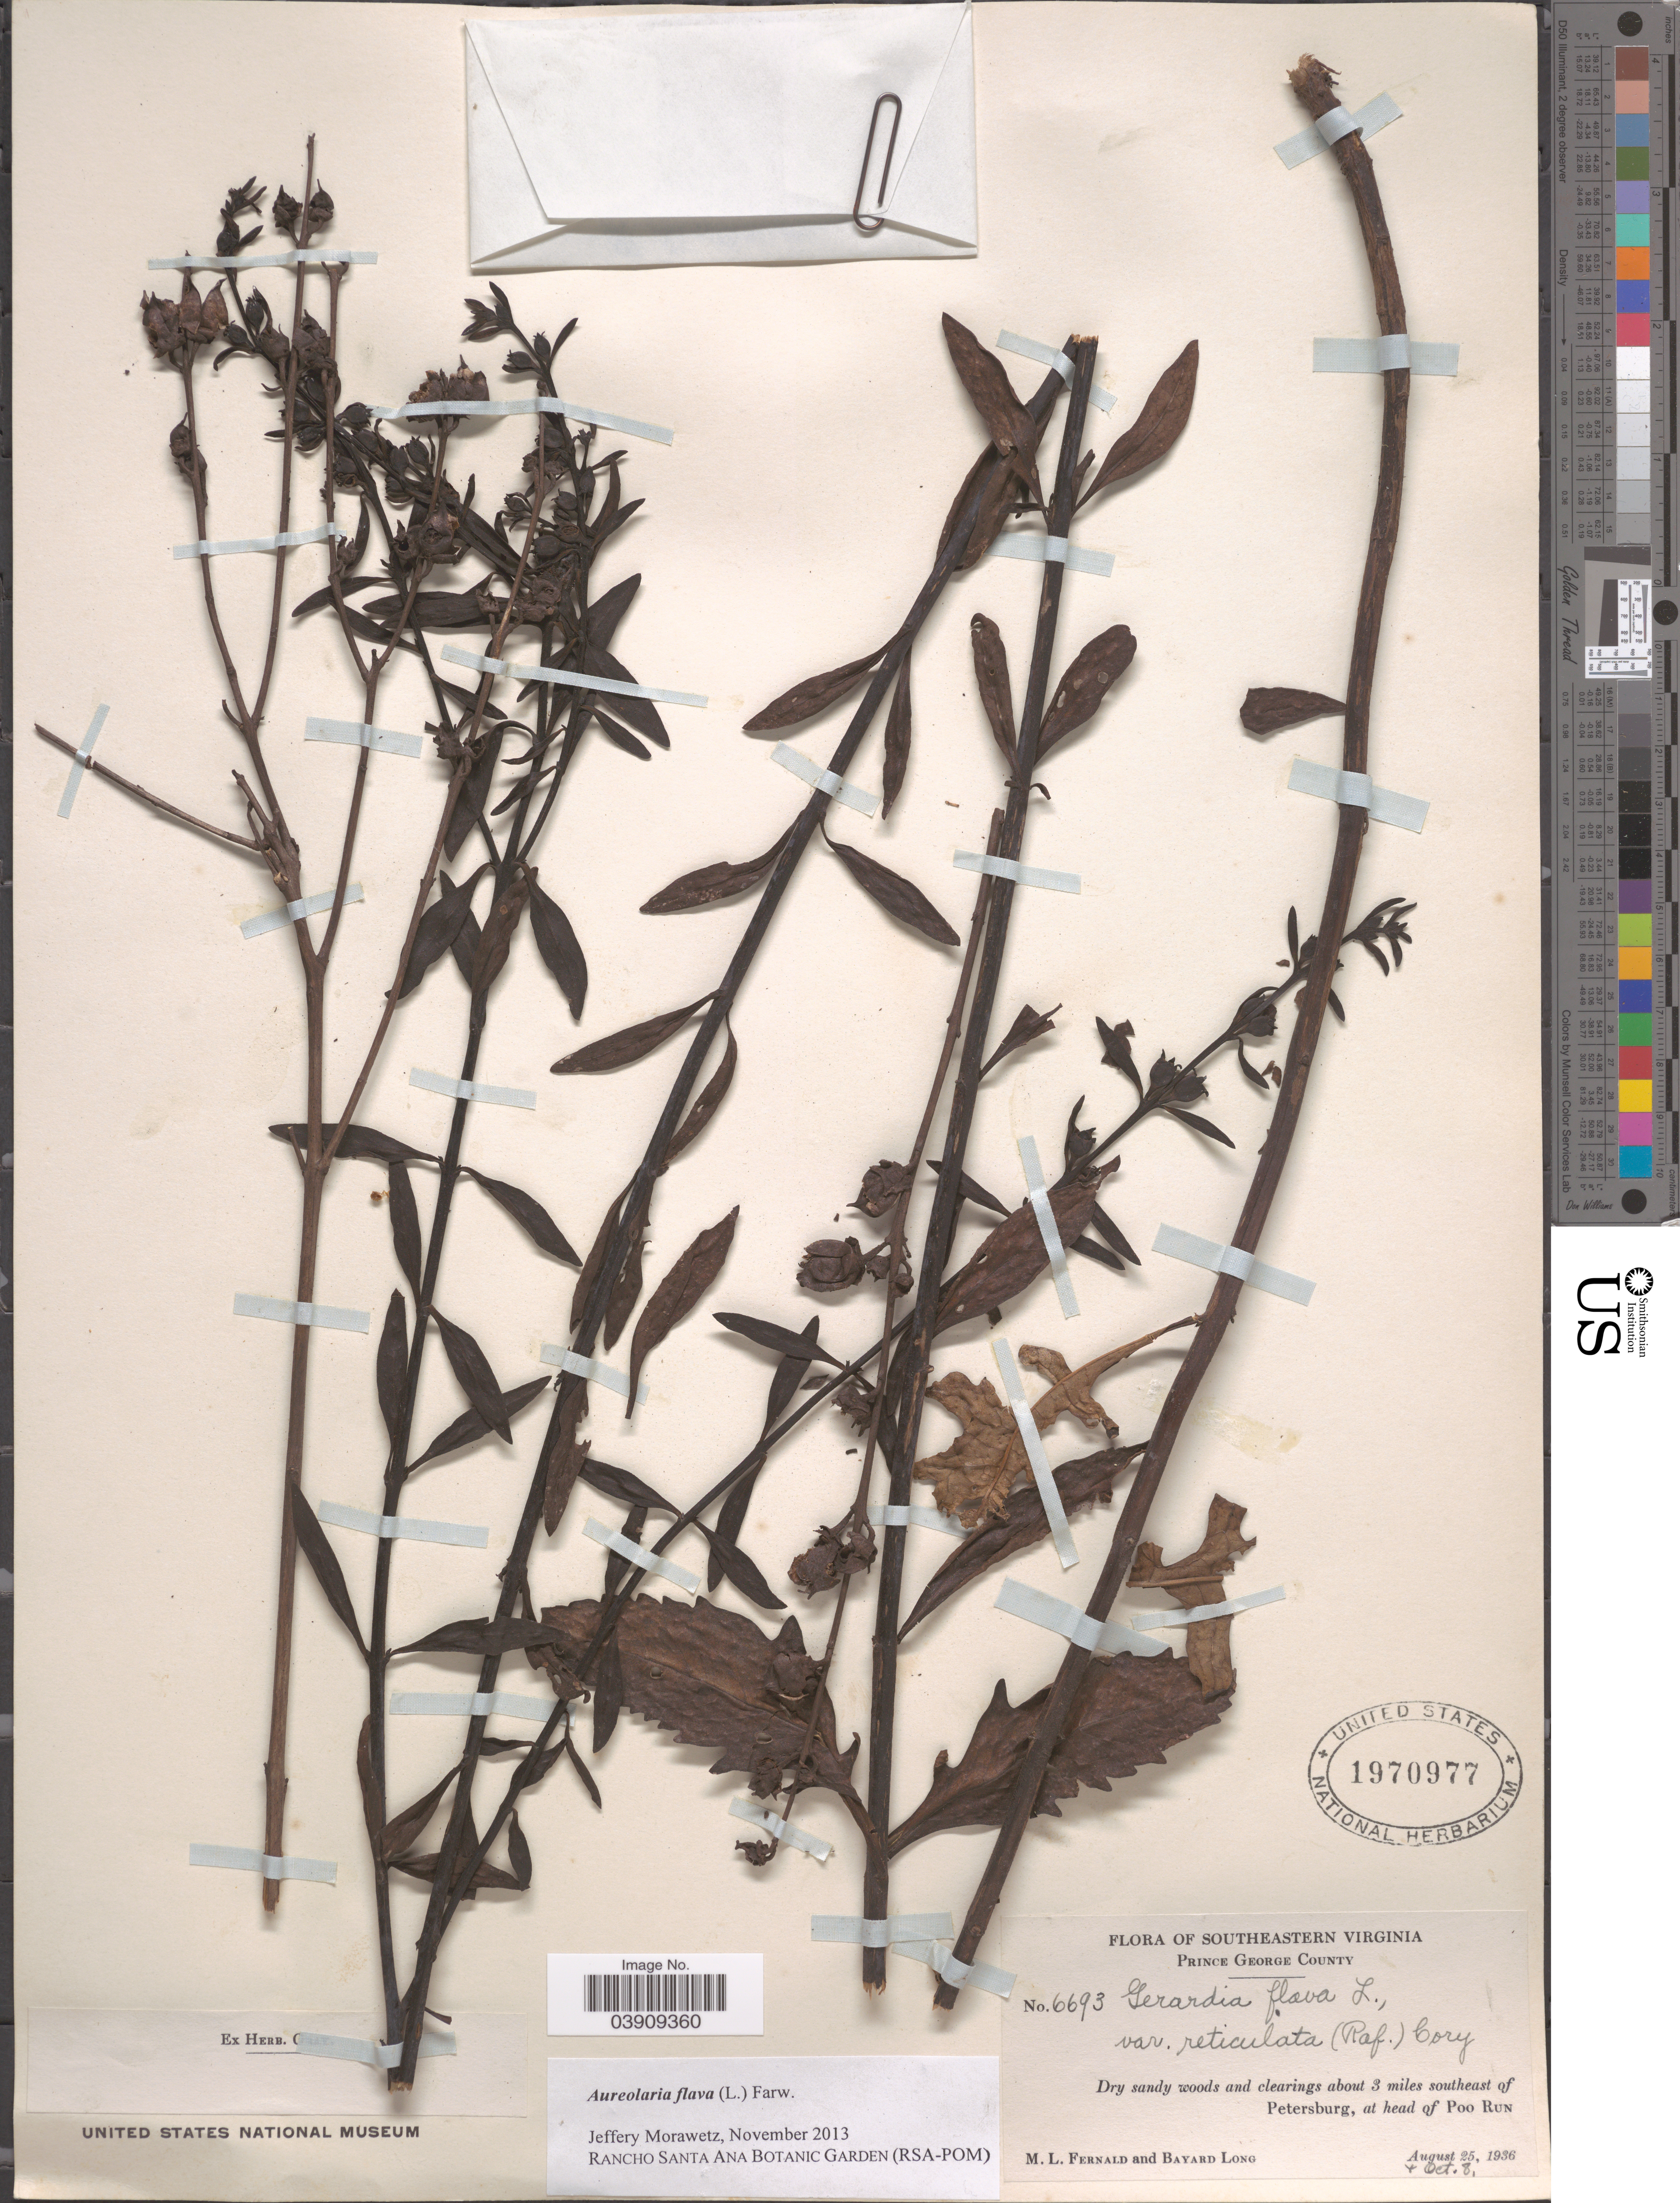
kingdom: Plantae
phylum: Tracheophyta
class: Magnoliopsida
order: Lamiales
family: Orobanchaceae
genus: Aureolaria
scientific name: Aureolaria flava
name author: (L.) Farw.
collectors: M. L. Fernald & B. Long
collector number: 6693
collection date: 1936-08-25/1936-10-08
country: United States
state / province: Virginia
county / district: Prince George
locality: Southeastern Virginia. Prince George County. About 3 miles southeast of Petersburg, at head of Poo Run.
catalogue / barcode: US 1970977